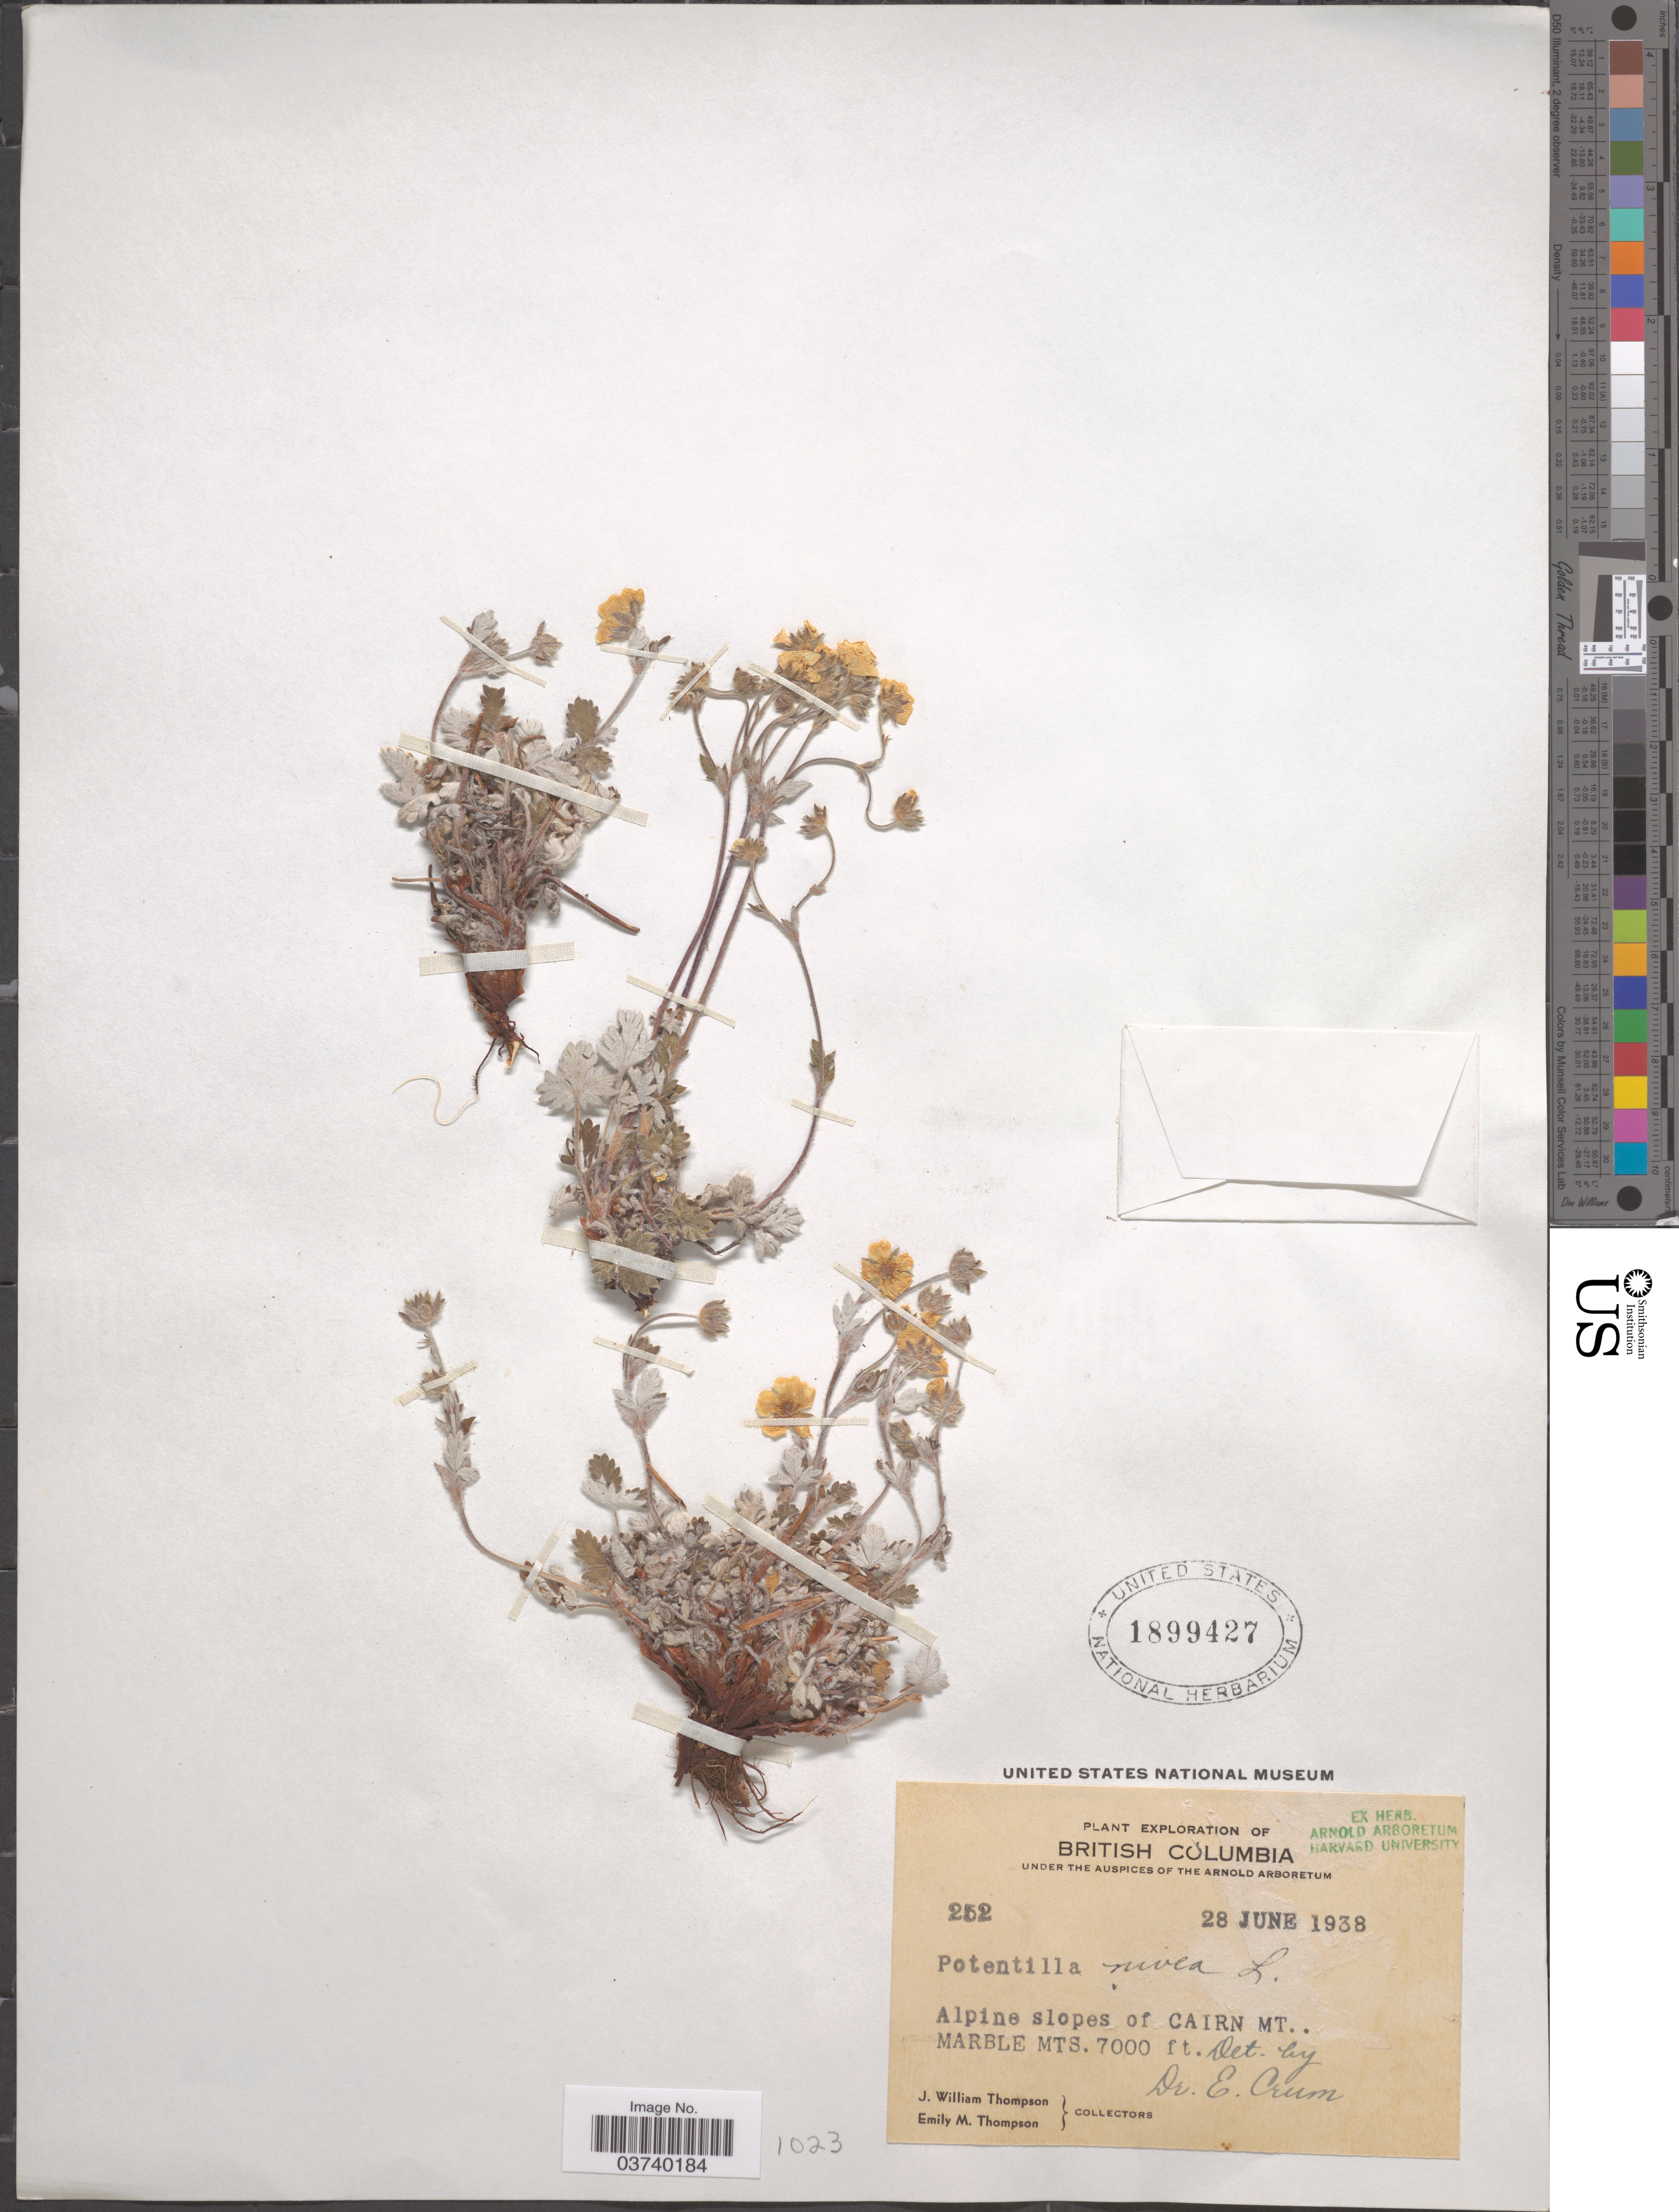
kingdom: Plantae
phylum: Tracheophyta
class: Magnoliopsida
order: Rosales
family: Rosaceae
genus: Potentilla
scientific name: Potentilla nivea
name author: L.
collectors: J. W. Thompson & E. M. Thompson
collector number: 252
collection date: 1938-06-28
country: Canada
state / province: British Columbia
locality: Alpine slopes of Cairn Mt.. Marble Mts.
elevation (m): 2134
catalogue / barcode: US 1899427